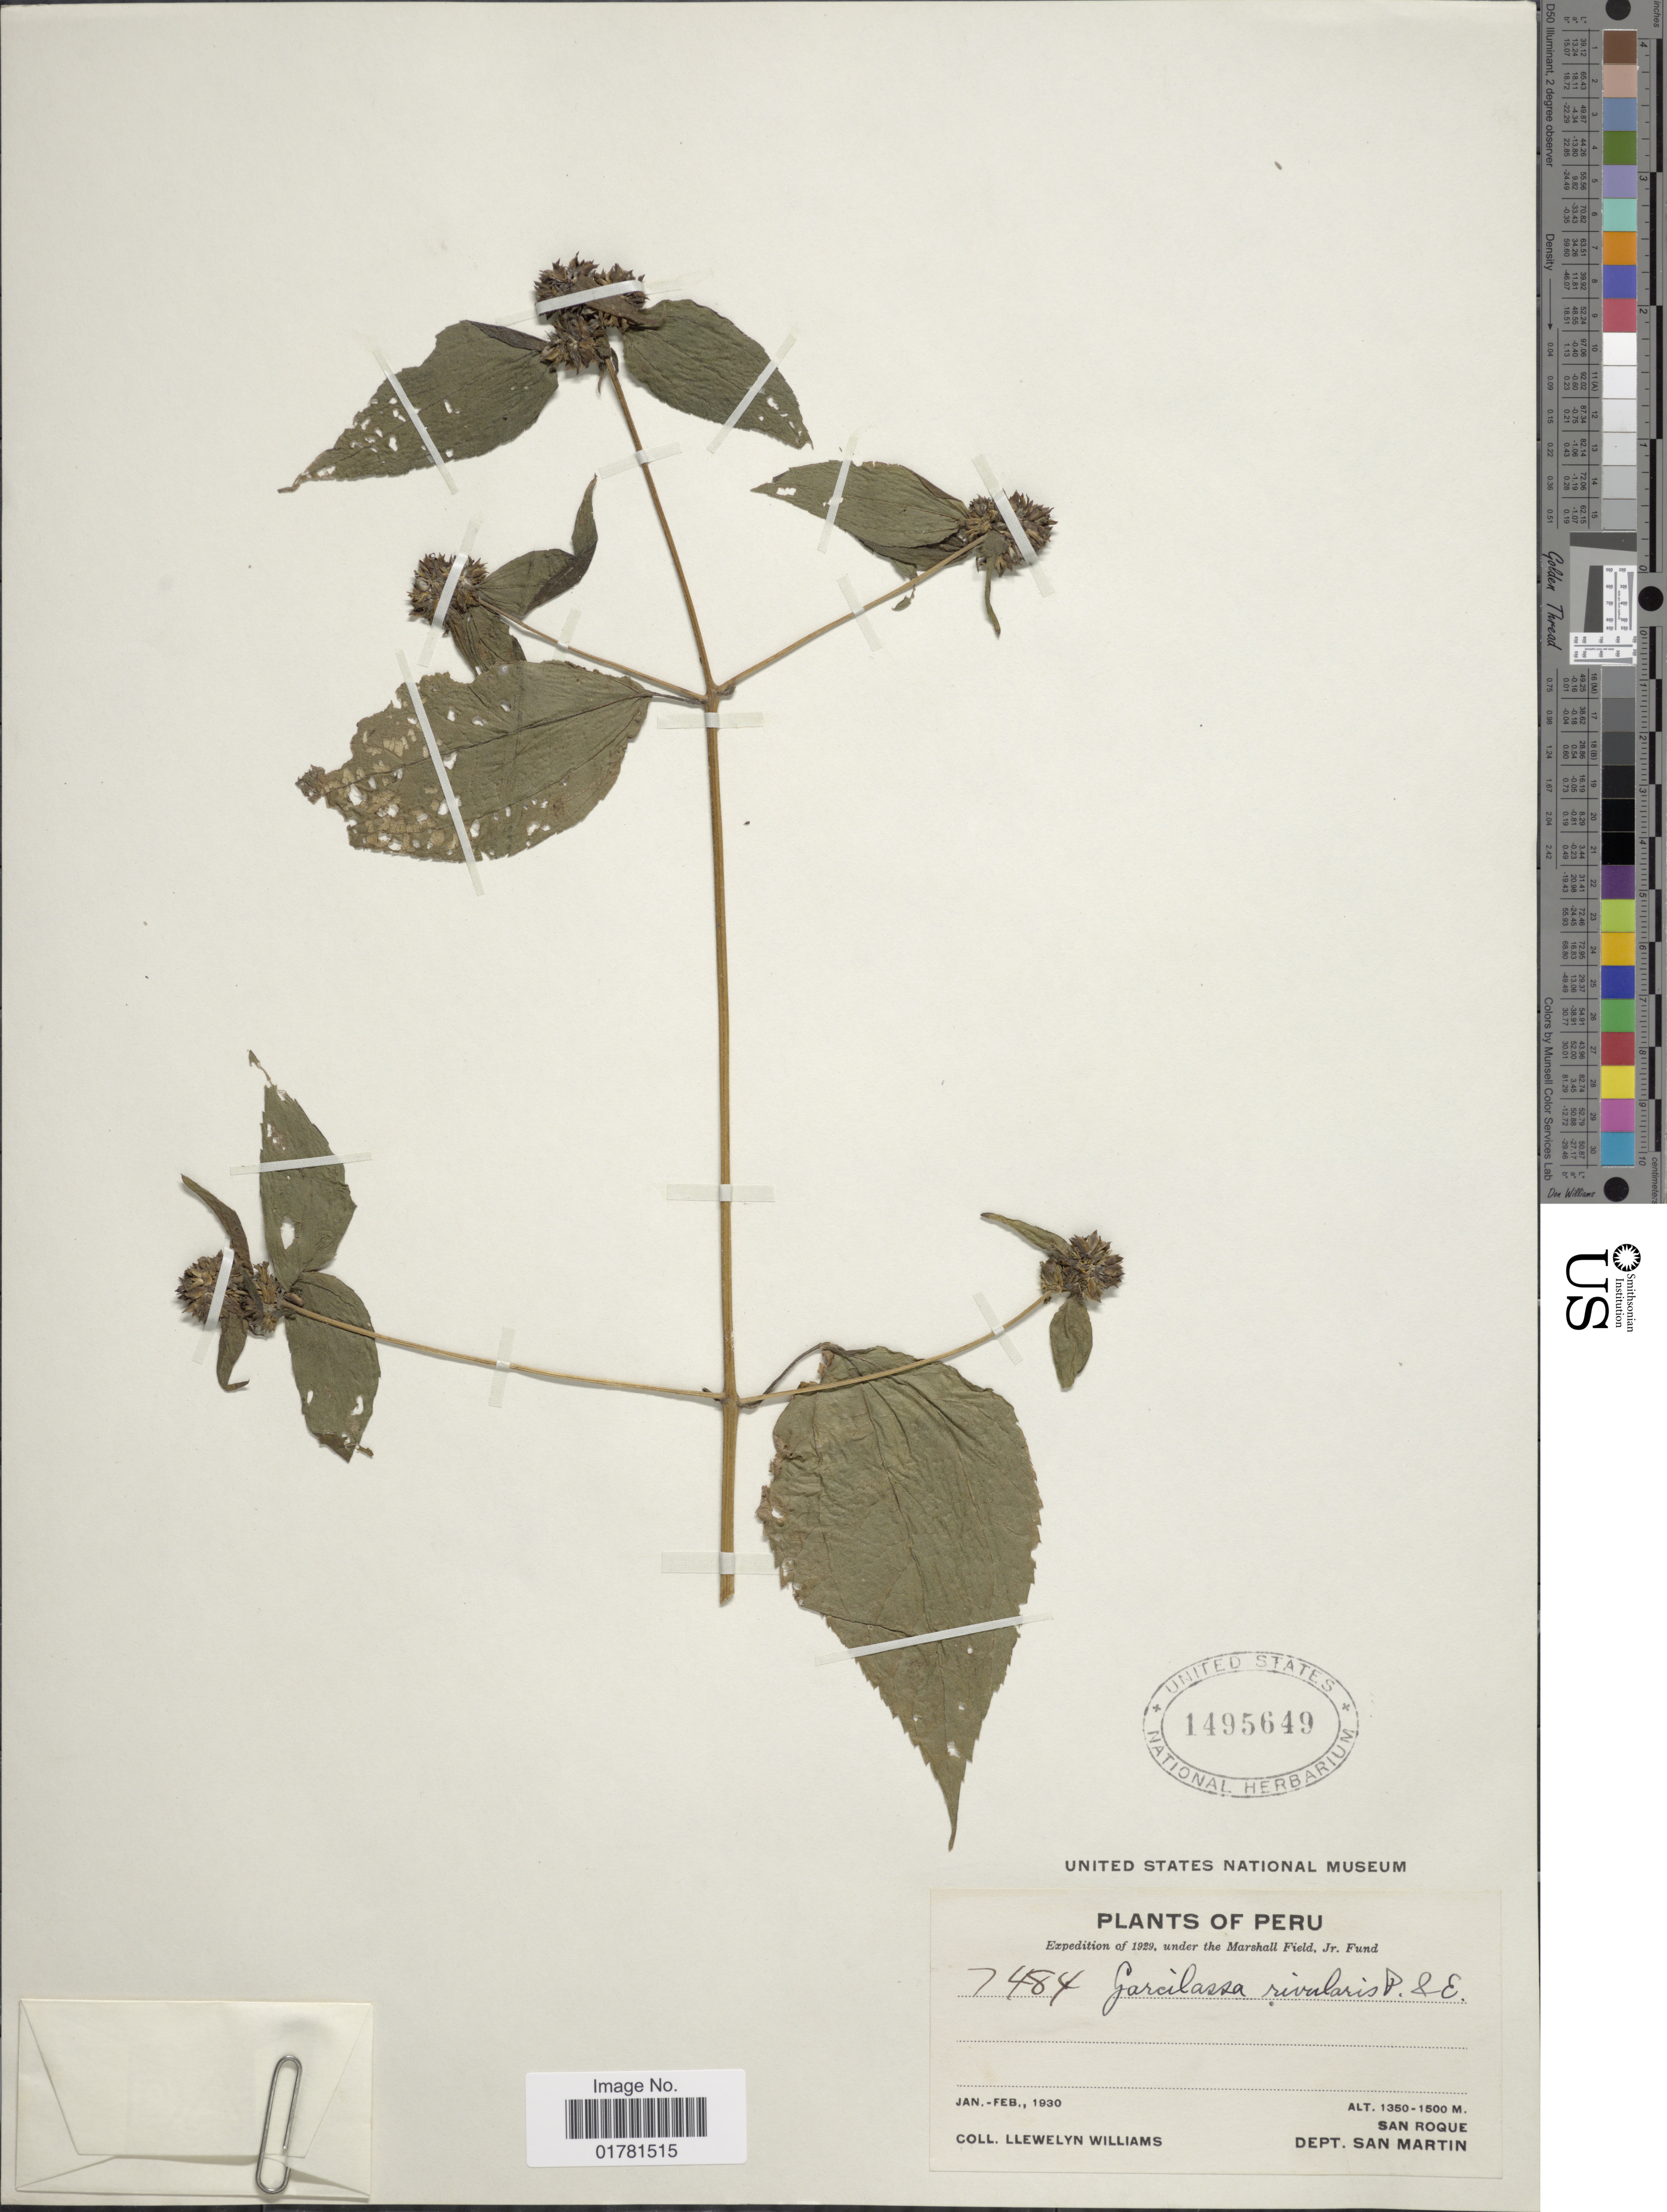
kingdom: Plantae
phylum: Tracheophyta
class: Magnoliopsida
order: Asterales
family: Asteraceae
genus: Garcilassa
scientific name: Garcilassa rivularis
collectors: Ll. Williams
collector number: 7484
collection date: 1930-01/1930-02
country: Peru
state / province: San Martín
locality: San Roque, Dept San Martin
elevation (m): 1350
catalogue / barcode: US 1495649